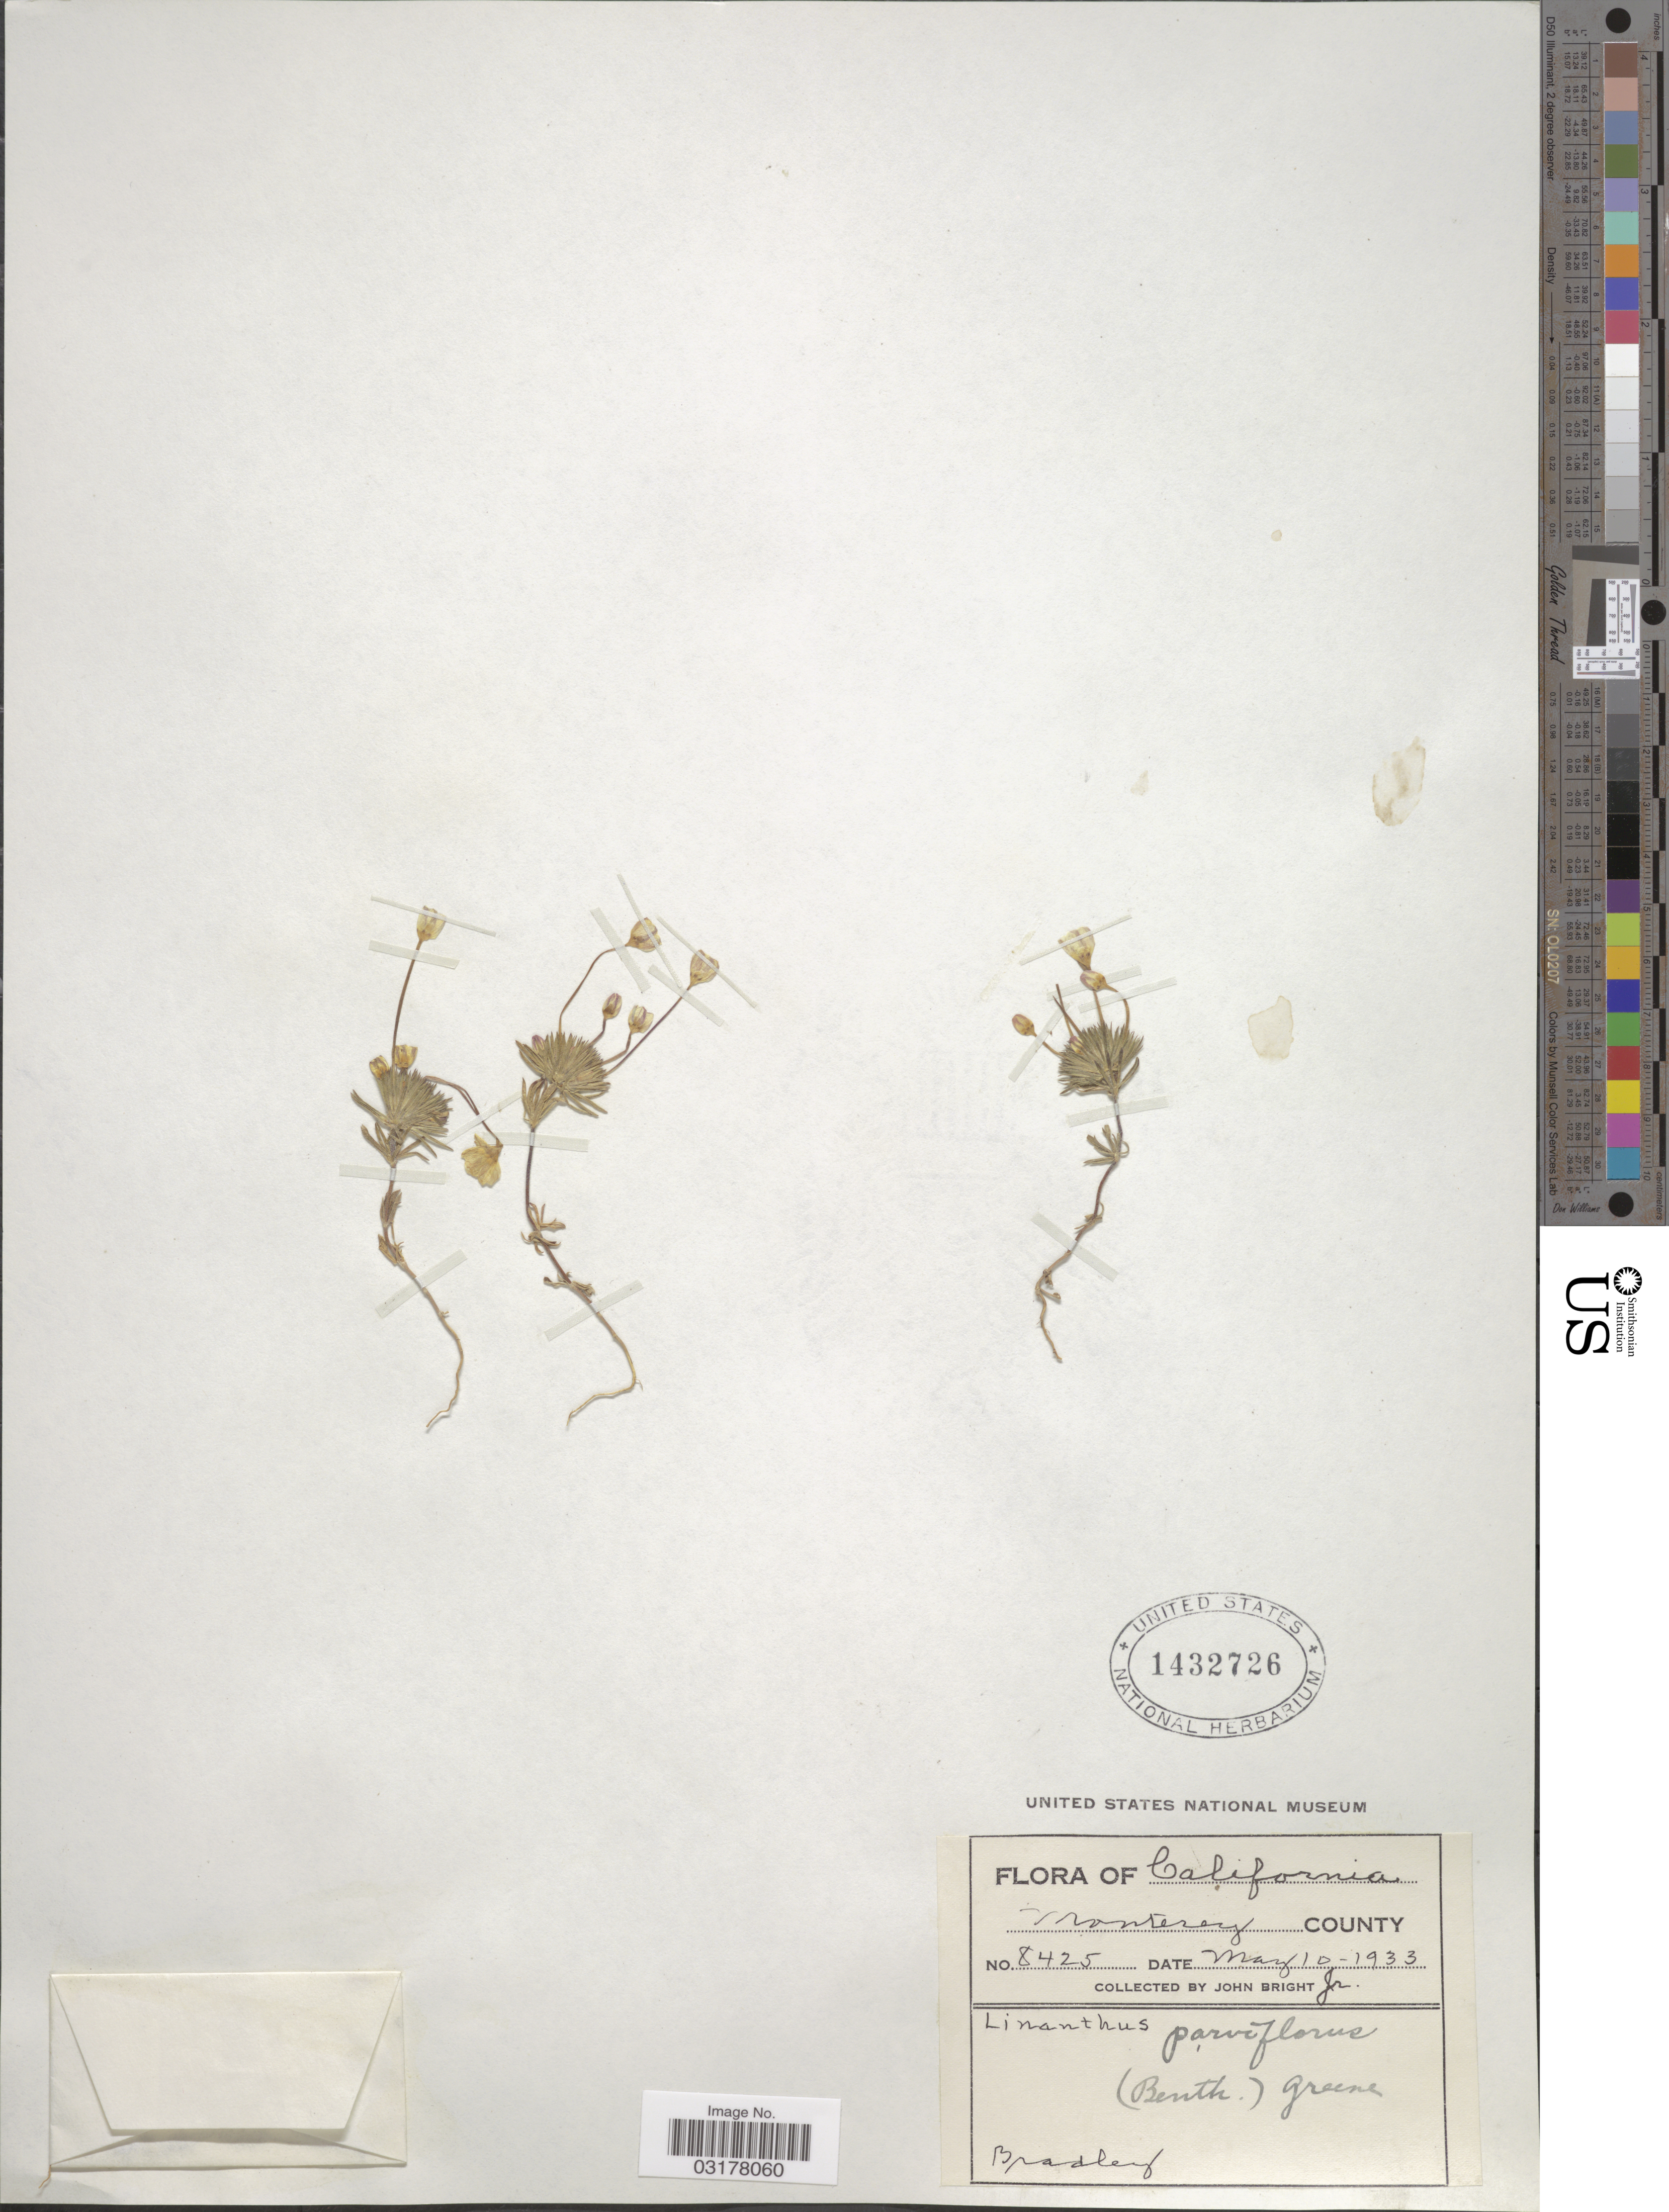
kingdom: Plantae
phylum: Tracheophyta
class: Magnoliopsida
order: Ericales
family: Polemoniaceae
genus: Leptosiphon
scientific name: Leptosiphon parviflorus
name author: Benth.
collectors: J. Bright Jr.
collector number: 8425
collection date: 1933-05-10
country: United States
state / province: California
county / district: Monterey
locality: Monterey County, Bradley.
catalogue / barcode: US 1432726